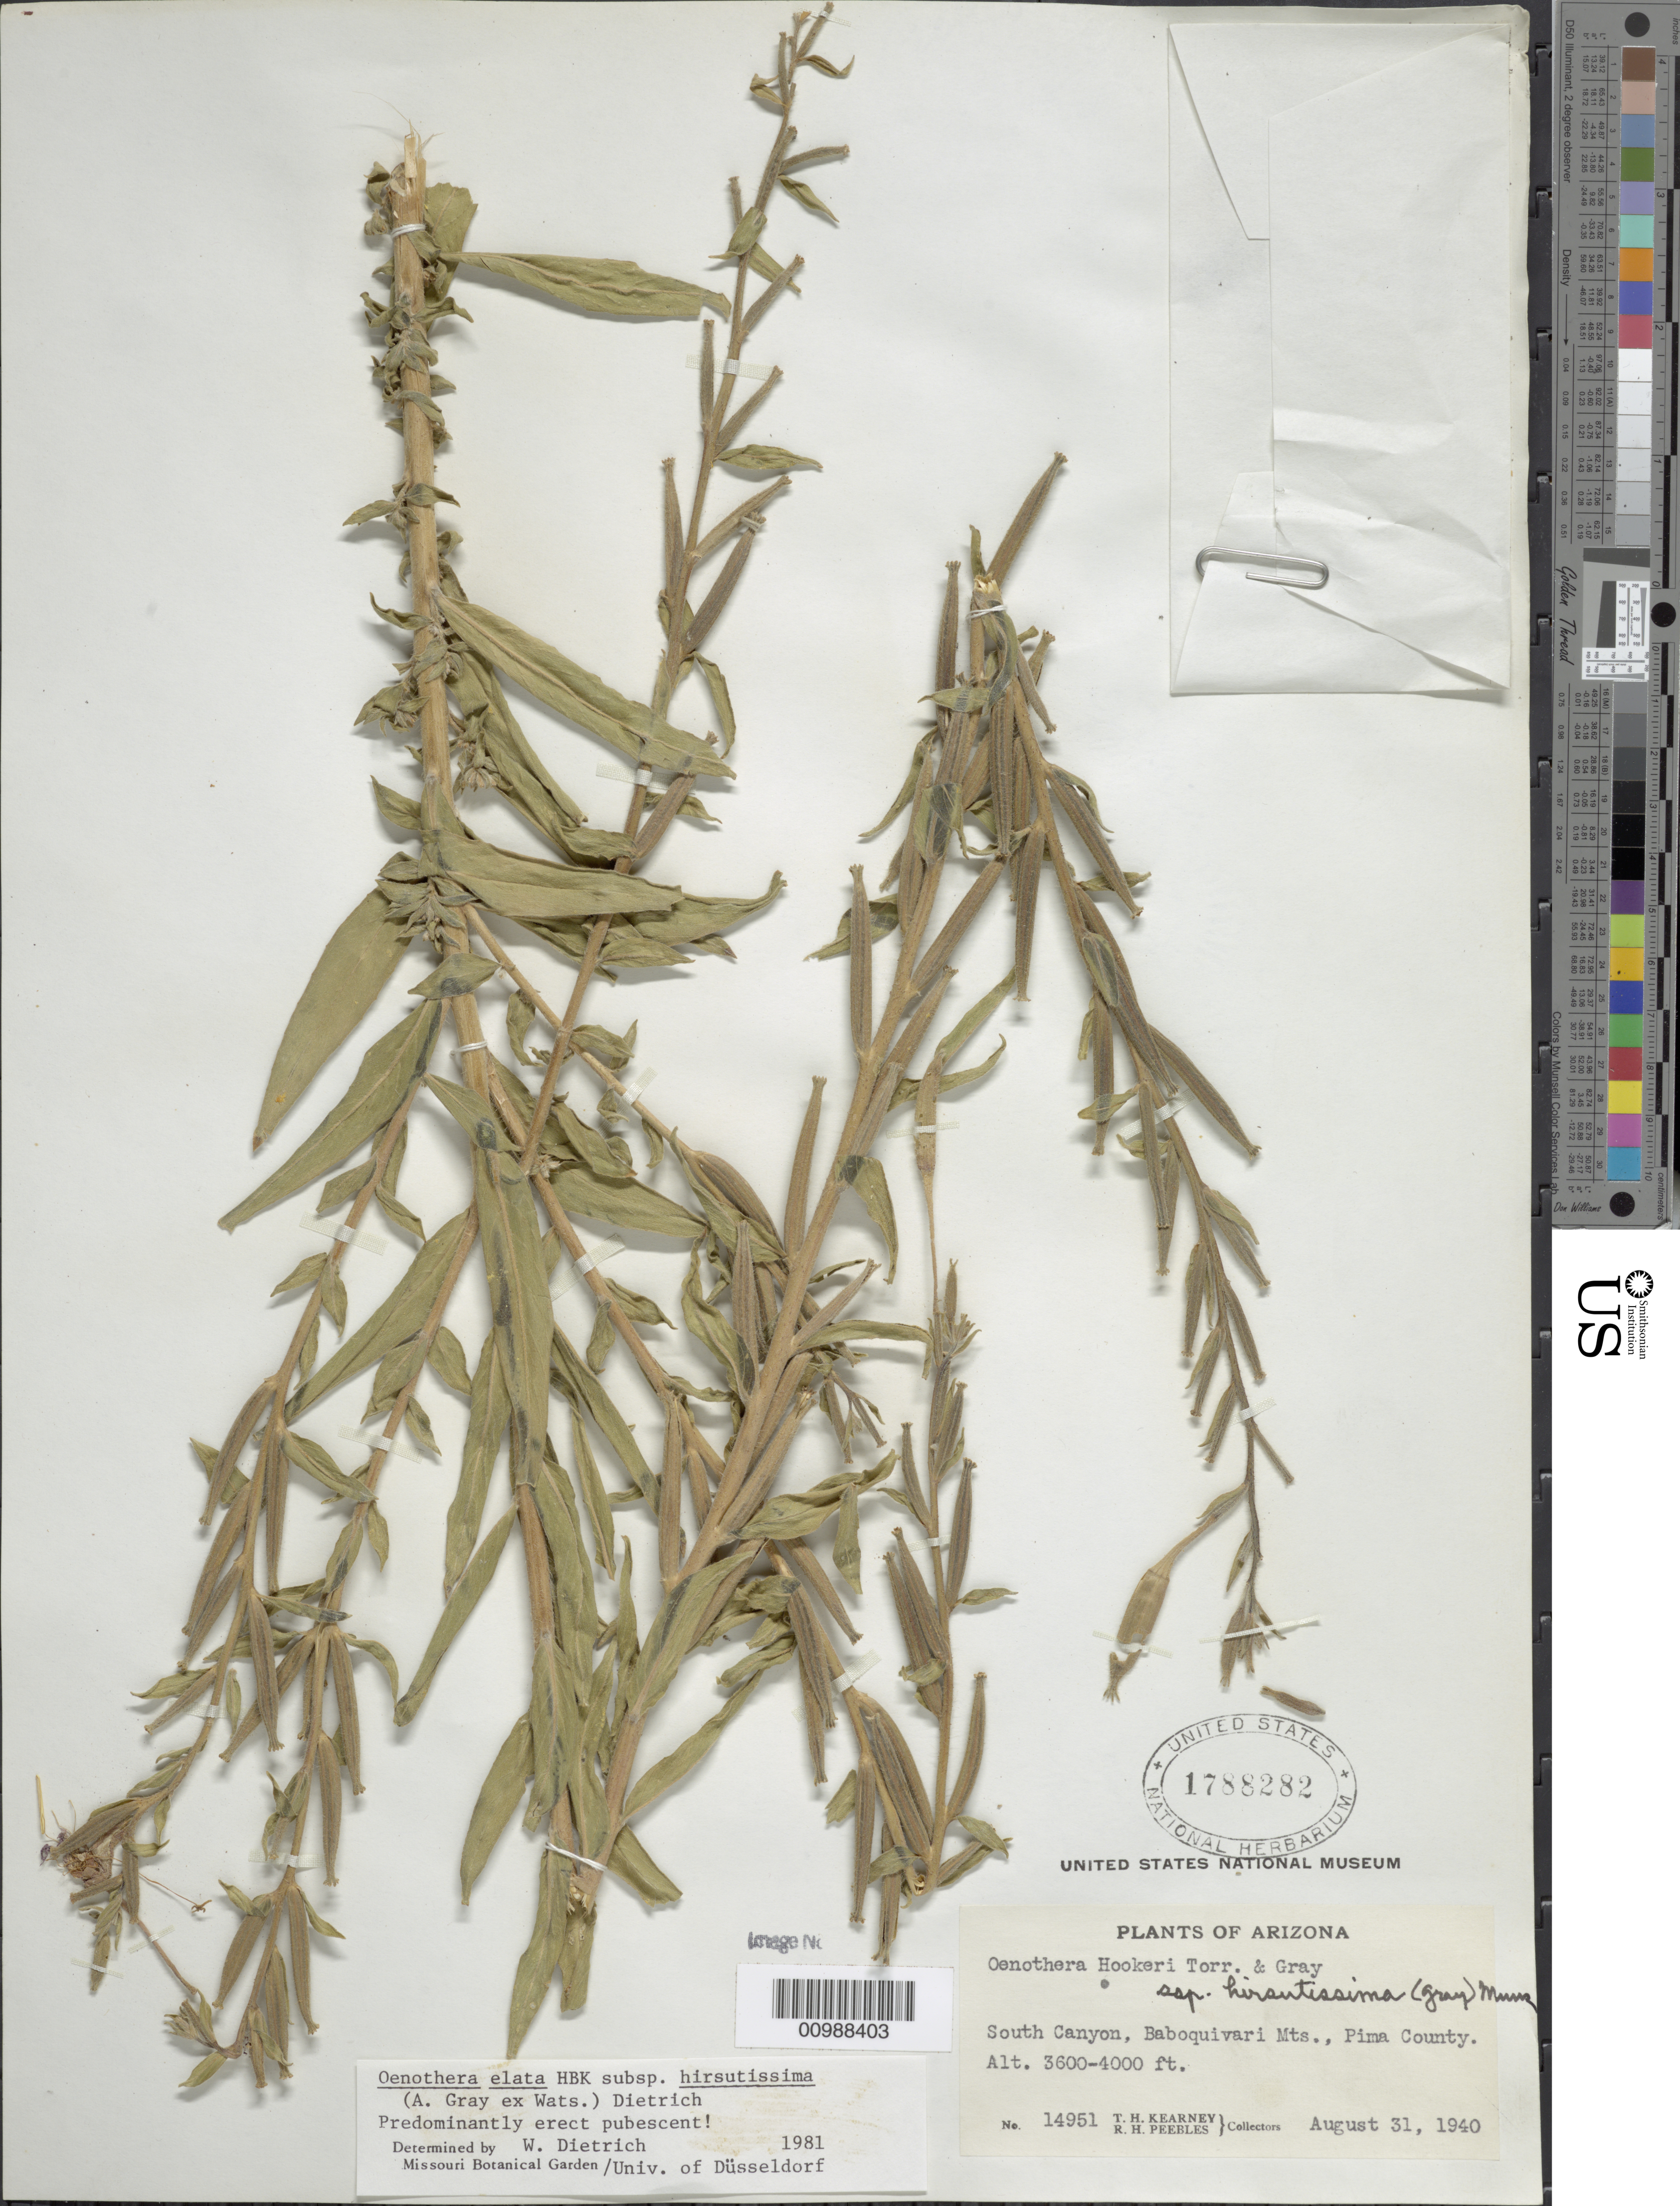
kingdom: Plantae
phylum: Tracheophyta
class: Magnoliopsida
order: Myrtales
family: Onagraceae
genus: Oenothera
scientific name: Oenothera elata subsp. hirsutissima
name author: (A. Gray ex S. Watson) W. Dietr.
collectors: T. H. Kearney & R. H. Peebles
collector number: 14951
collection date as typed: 31 Aug 1940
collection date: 1940-08-31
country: United States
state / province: Arizona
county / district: Pima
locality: South Canyon, Baboquivari Mts.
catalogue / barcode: US 1788282